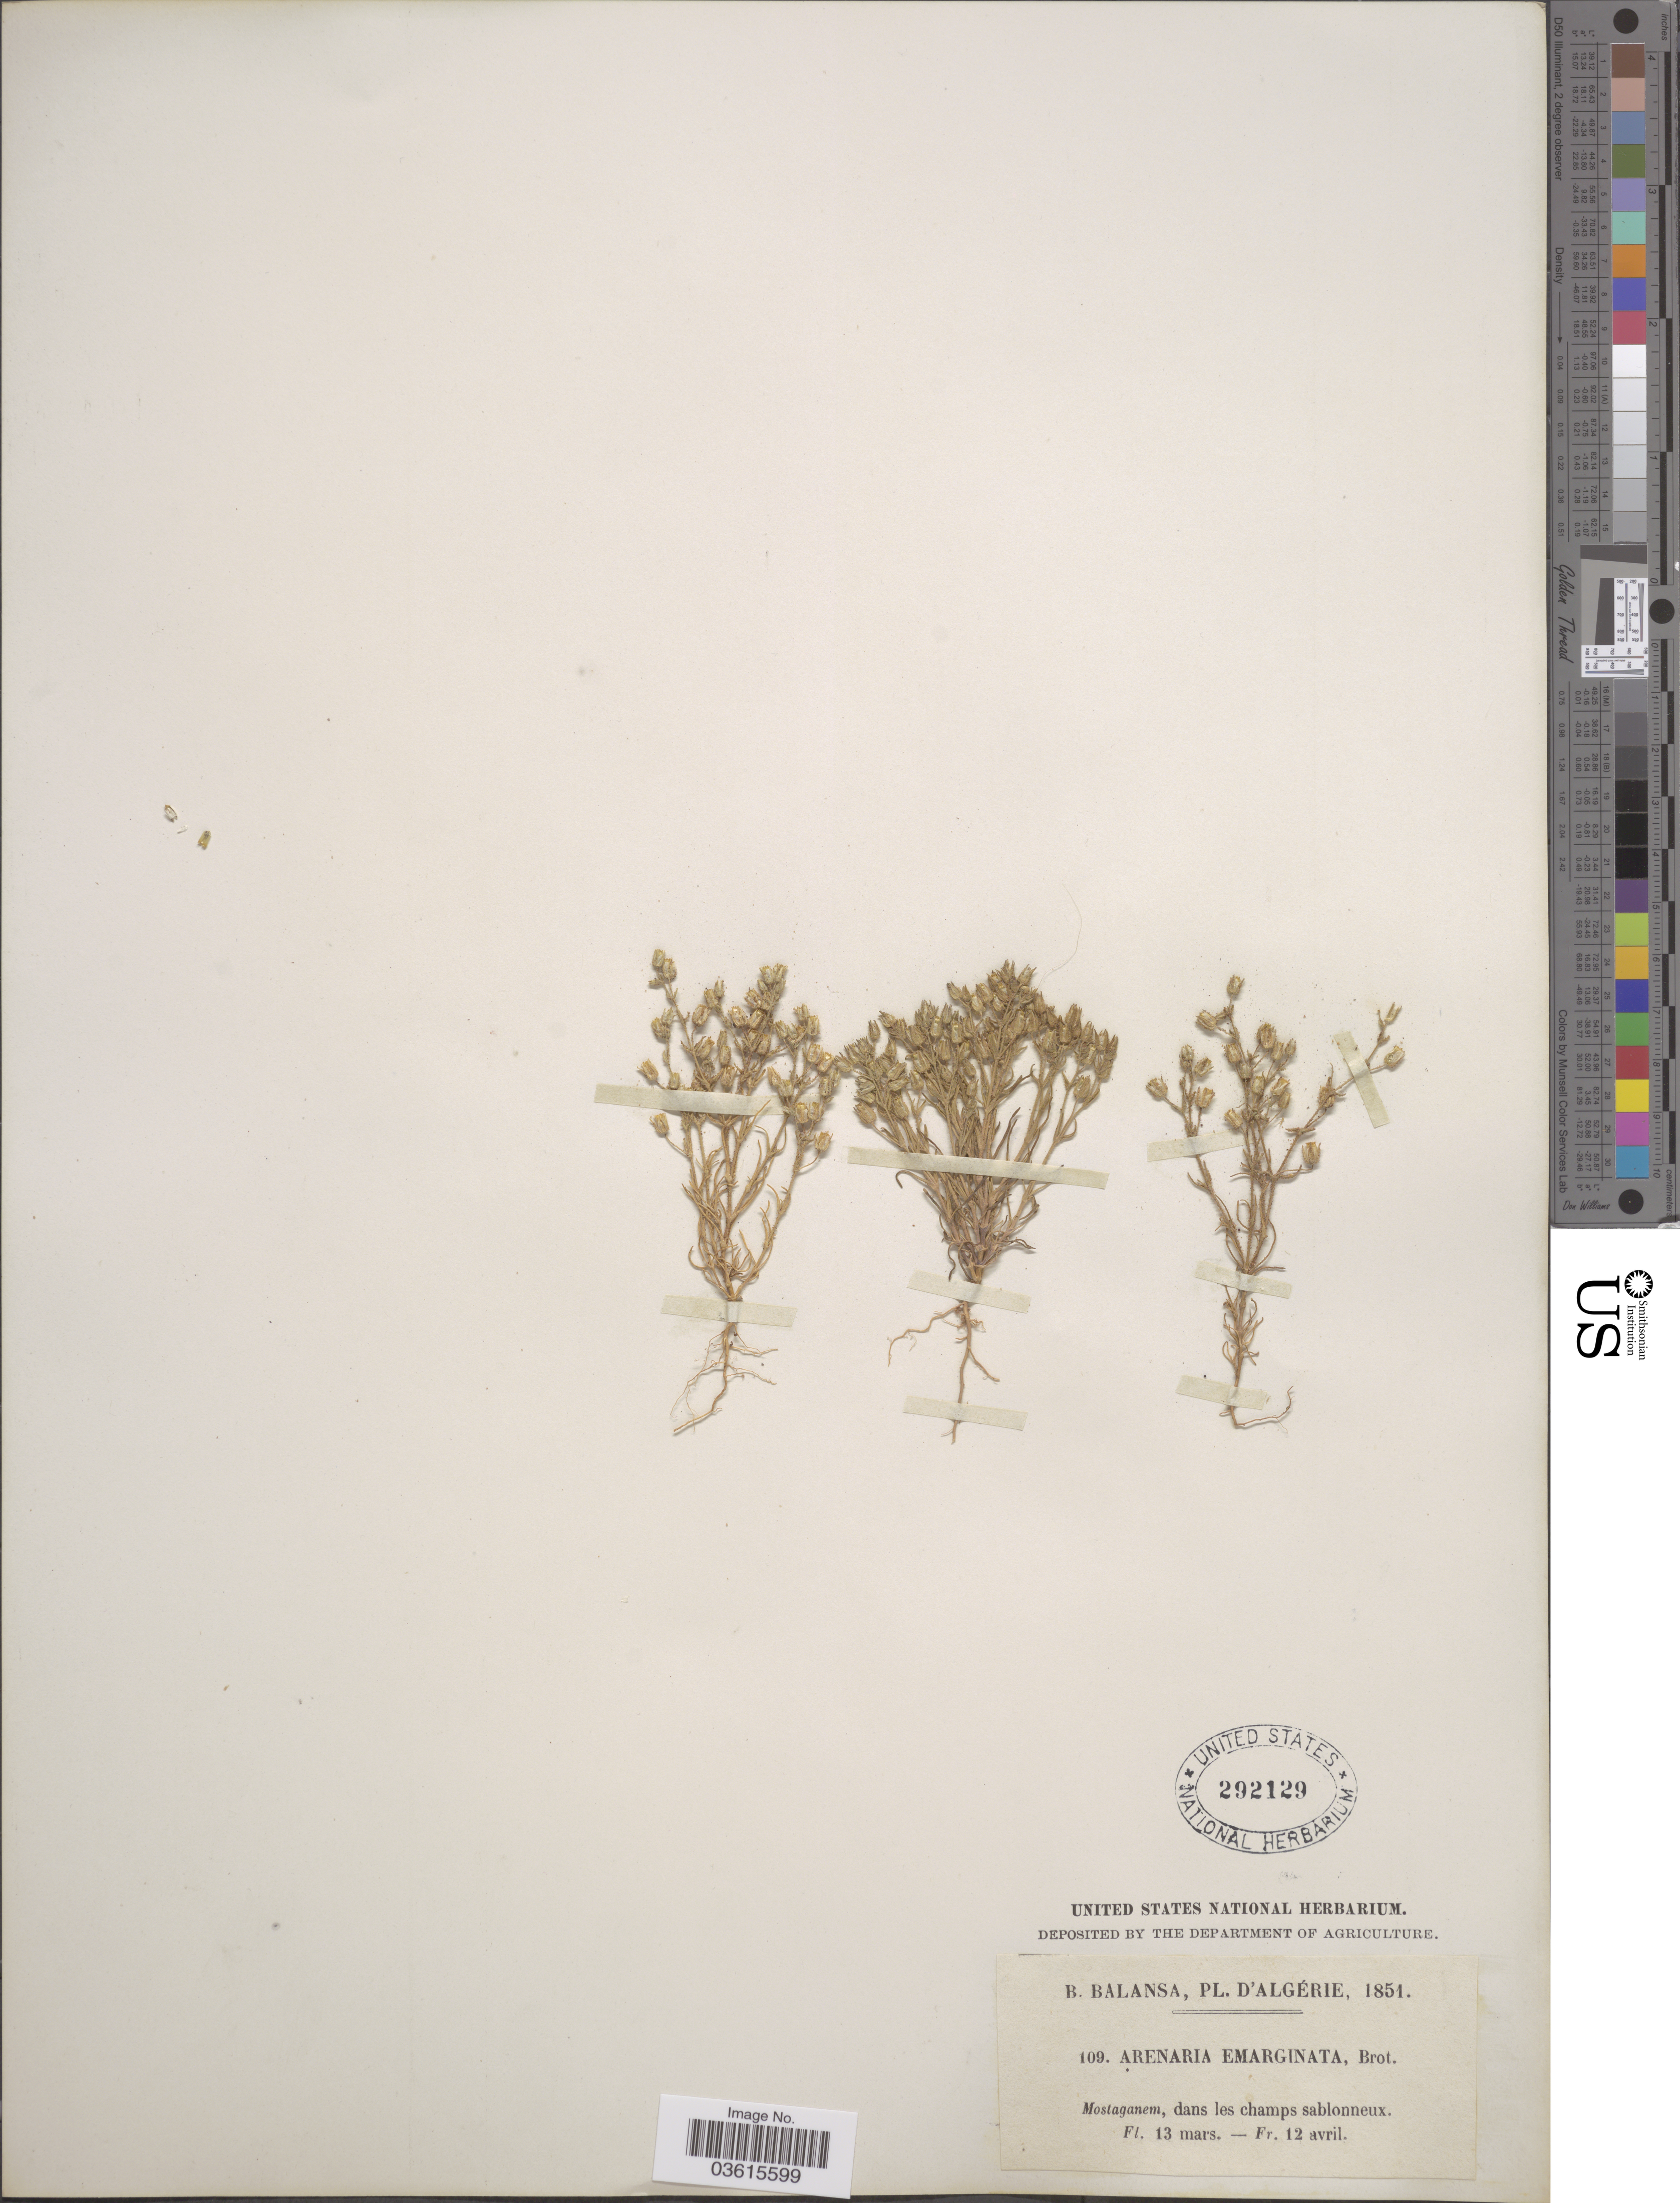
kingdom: Plantae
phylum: Tracheophyta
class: Magnoliopsida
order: Caryophyllales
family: Caryophyllaceae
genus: Arenaria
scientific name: Arenaria emarginata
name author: Brot.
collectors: B. Balansa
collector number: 109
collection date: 1851-03-13/1851-04-12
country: Algeria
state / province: Mostaganem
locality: Mostaganem, dans les champs sablonneux.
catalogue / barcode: US 292129